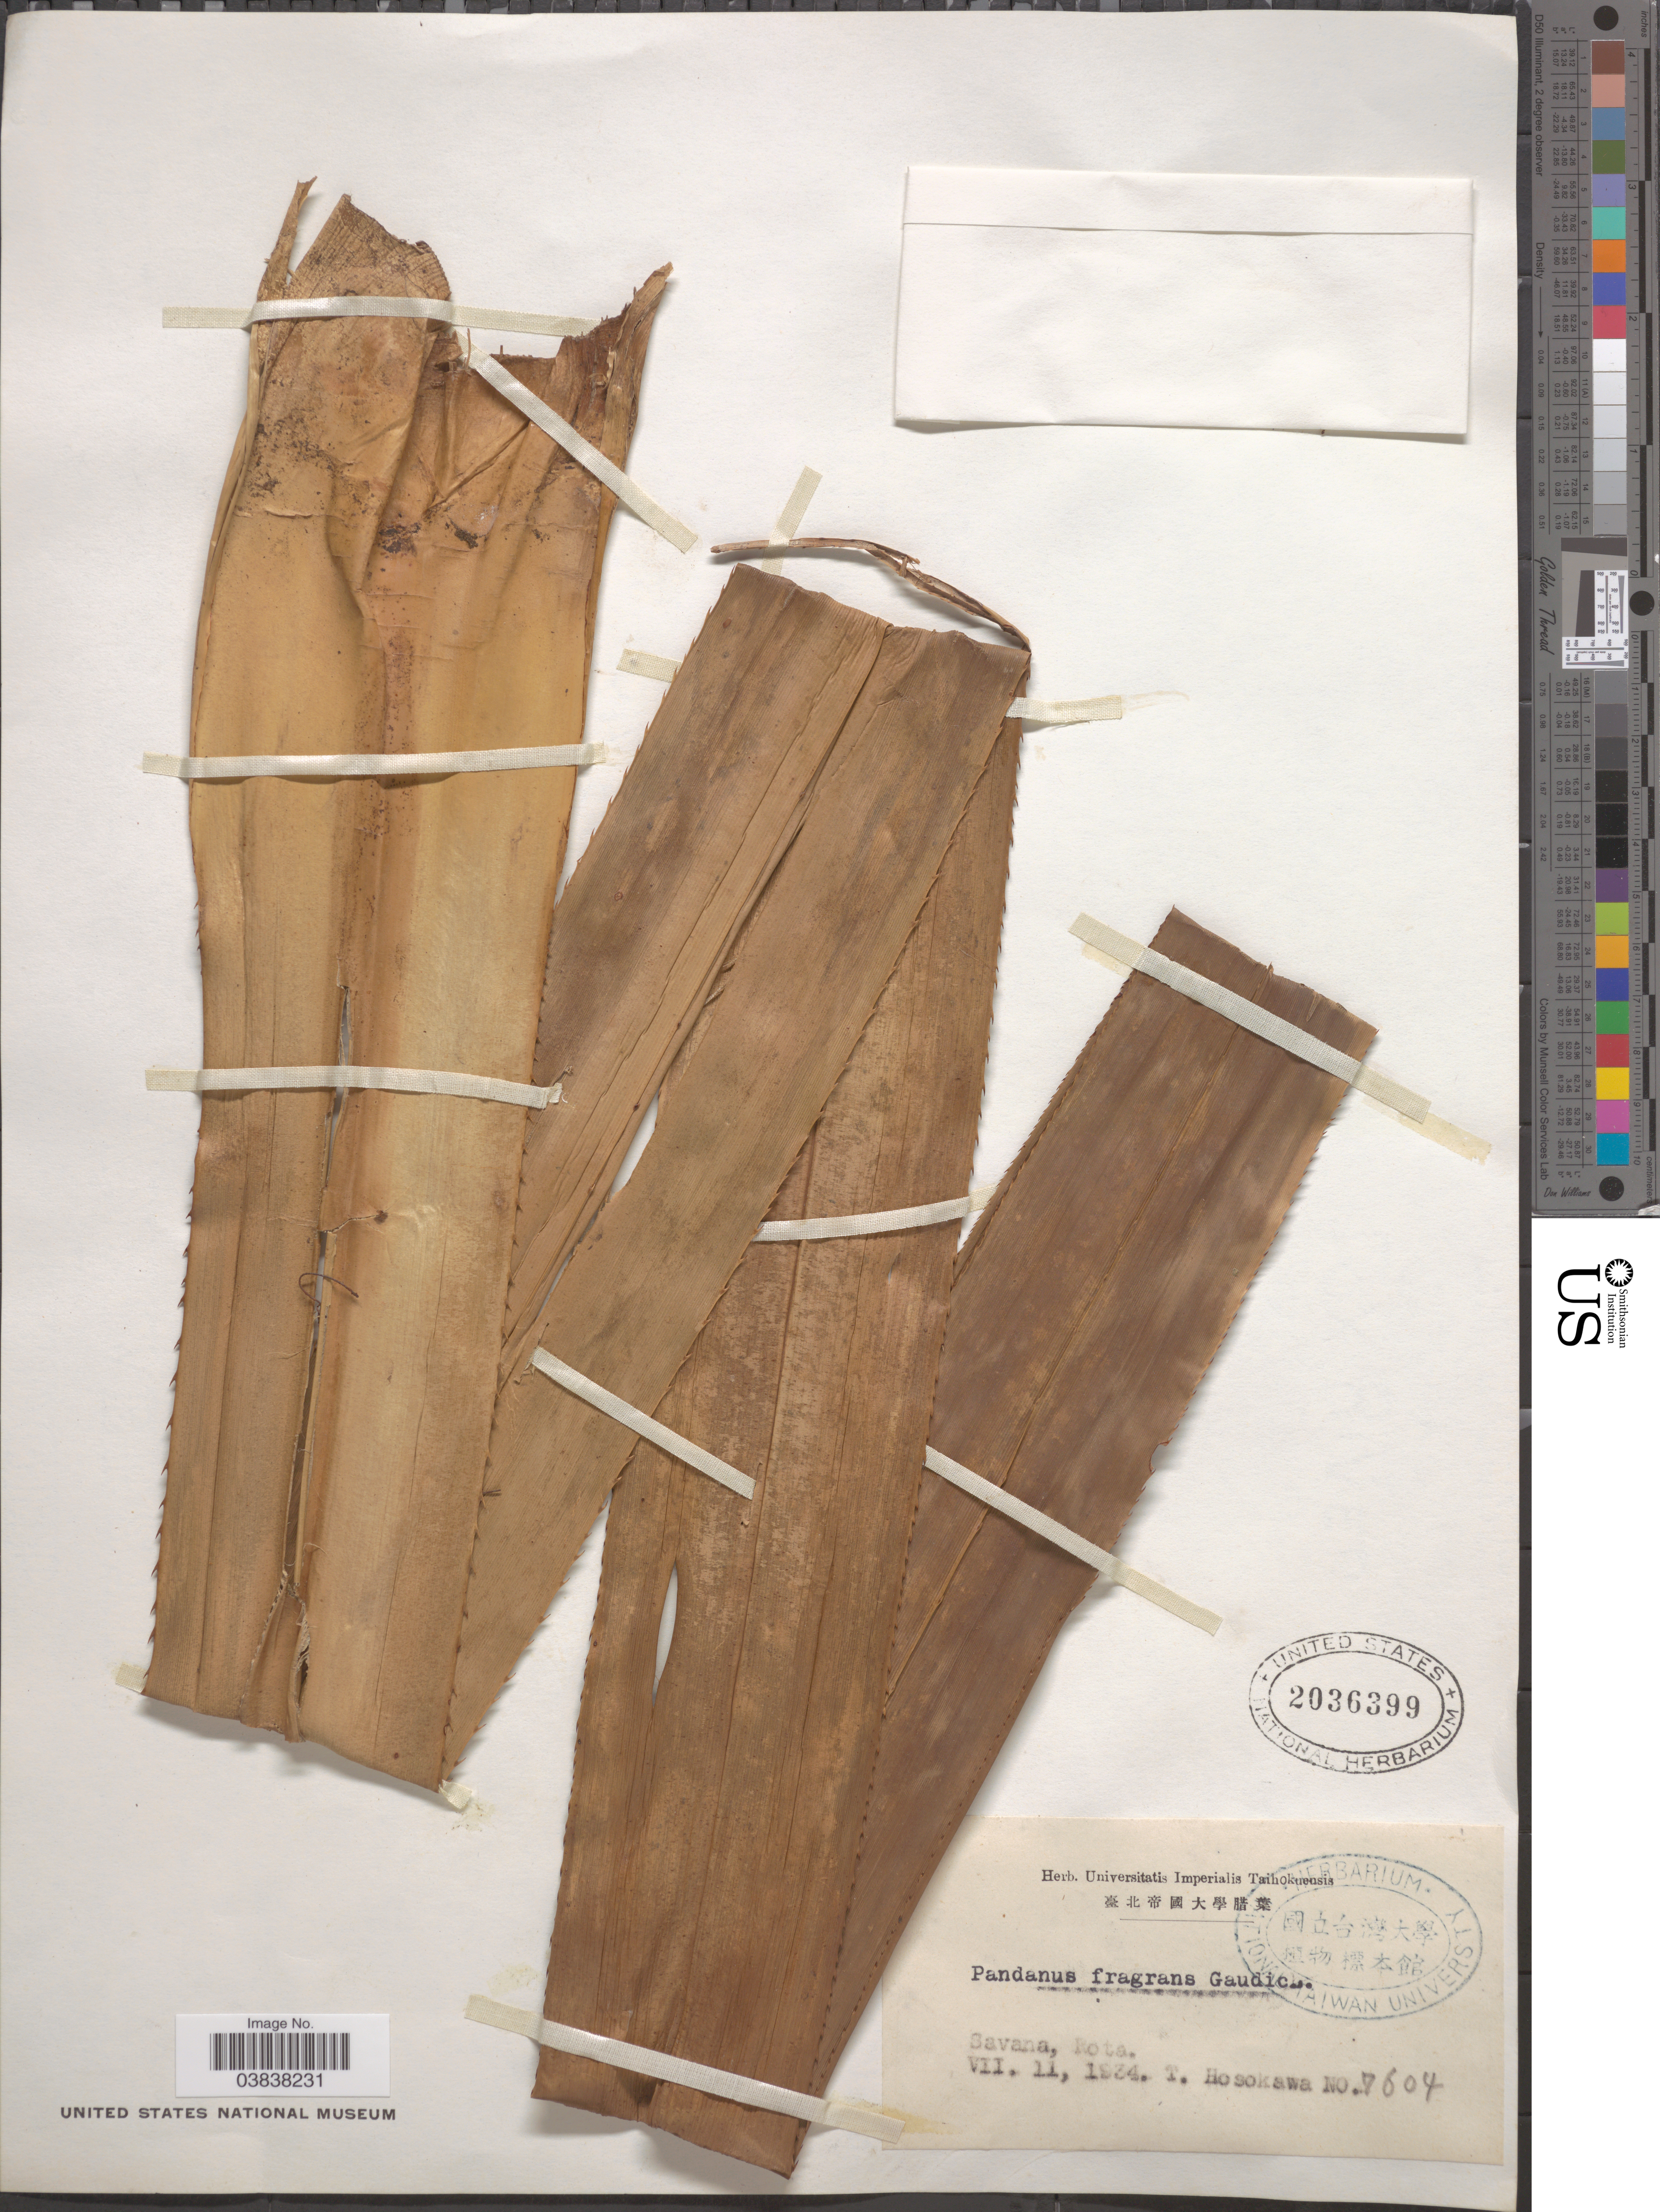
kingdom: Plantae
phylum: Tracheophyta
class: Liliopsida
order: Pandanales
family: Pandanaceae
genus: Pandanus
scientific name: Pandanus fragrans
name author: Gaudich.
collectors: T. Hosokawa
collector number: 7604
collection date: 1934-07-11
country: Northern Mariana Islands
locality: Savana, Rota.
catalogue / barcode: US 2036399